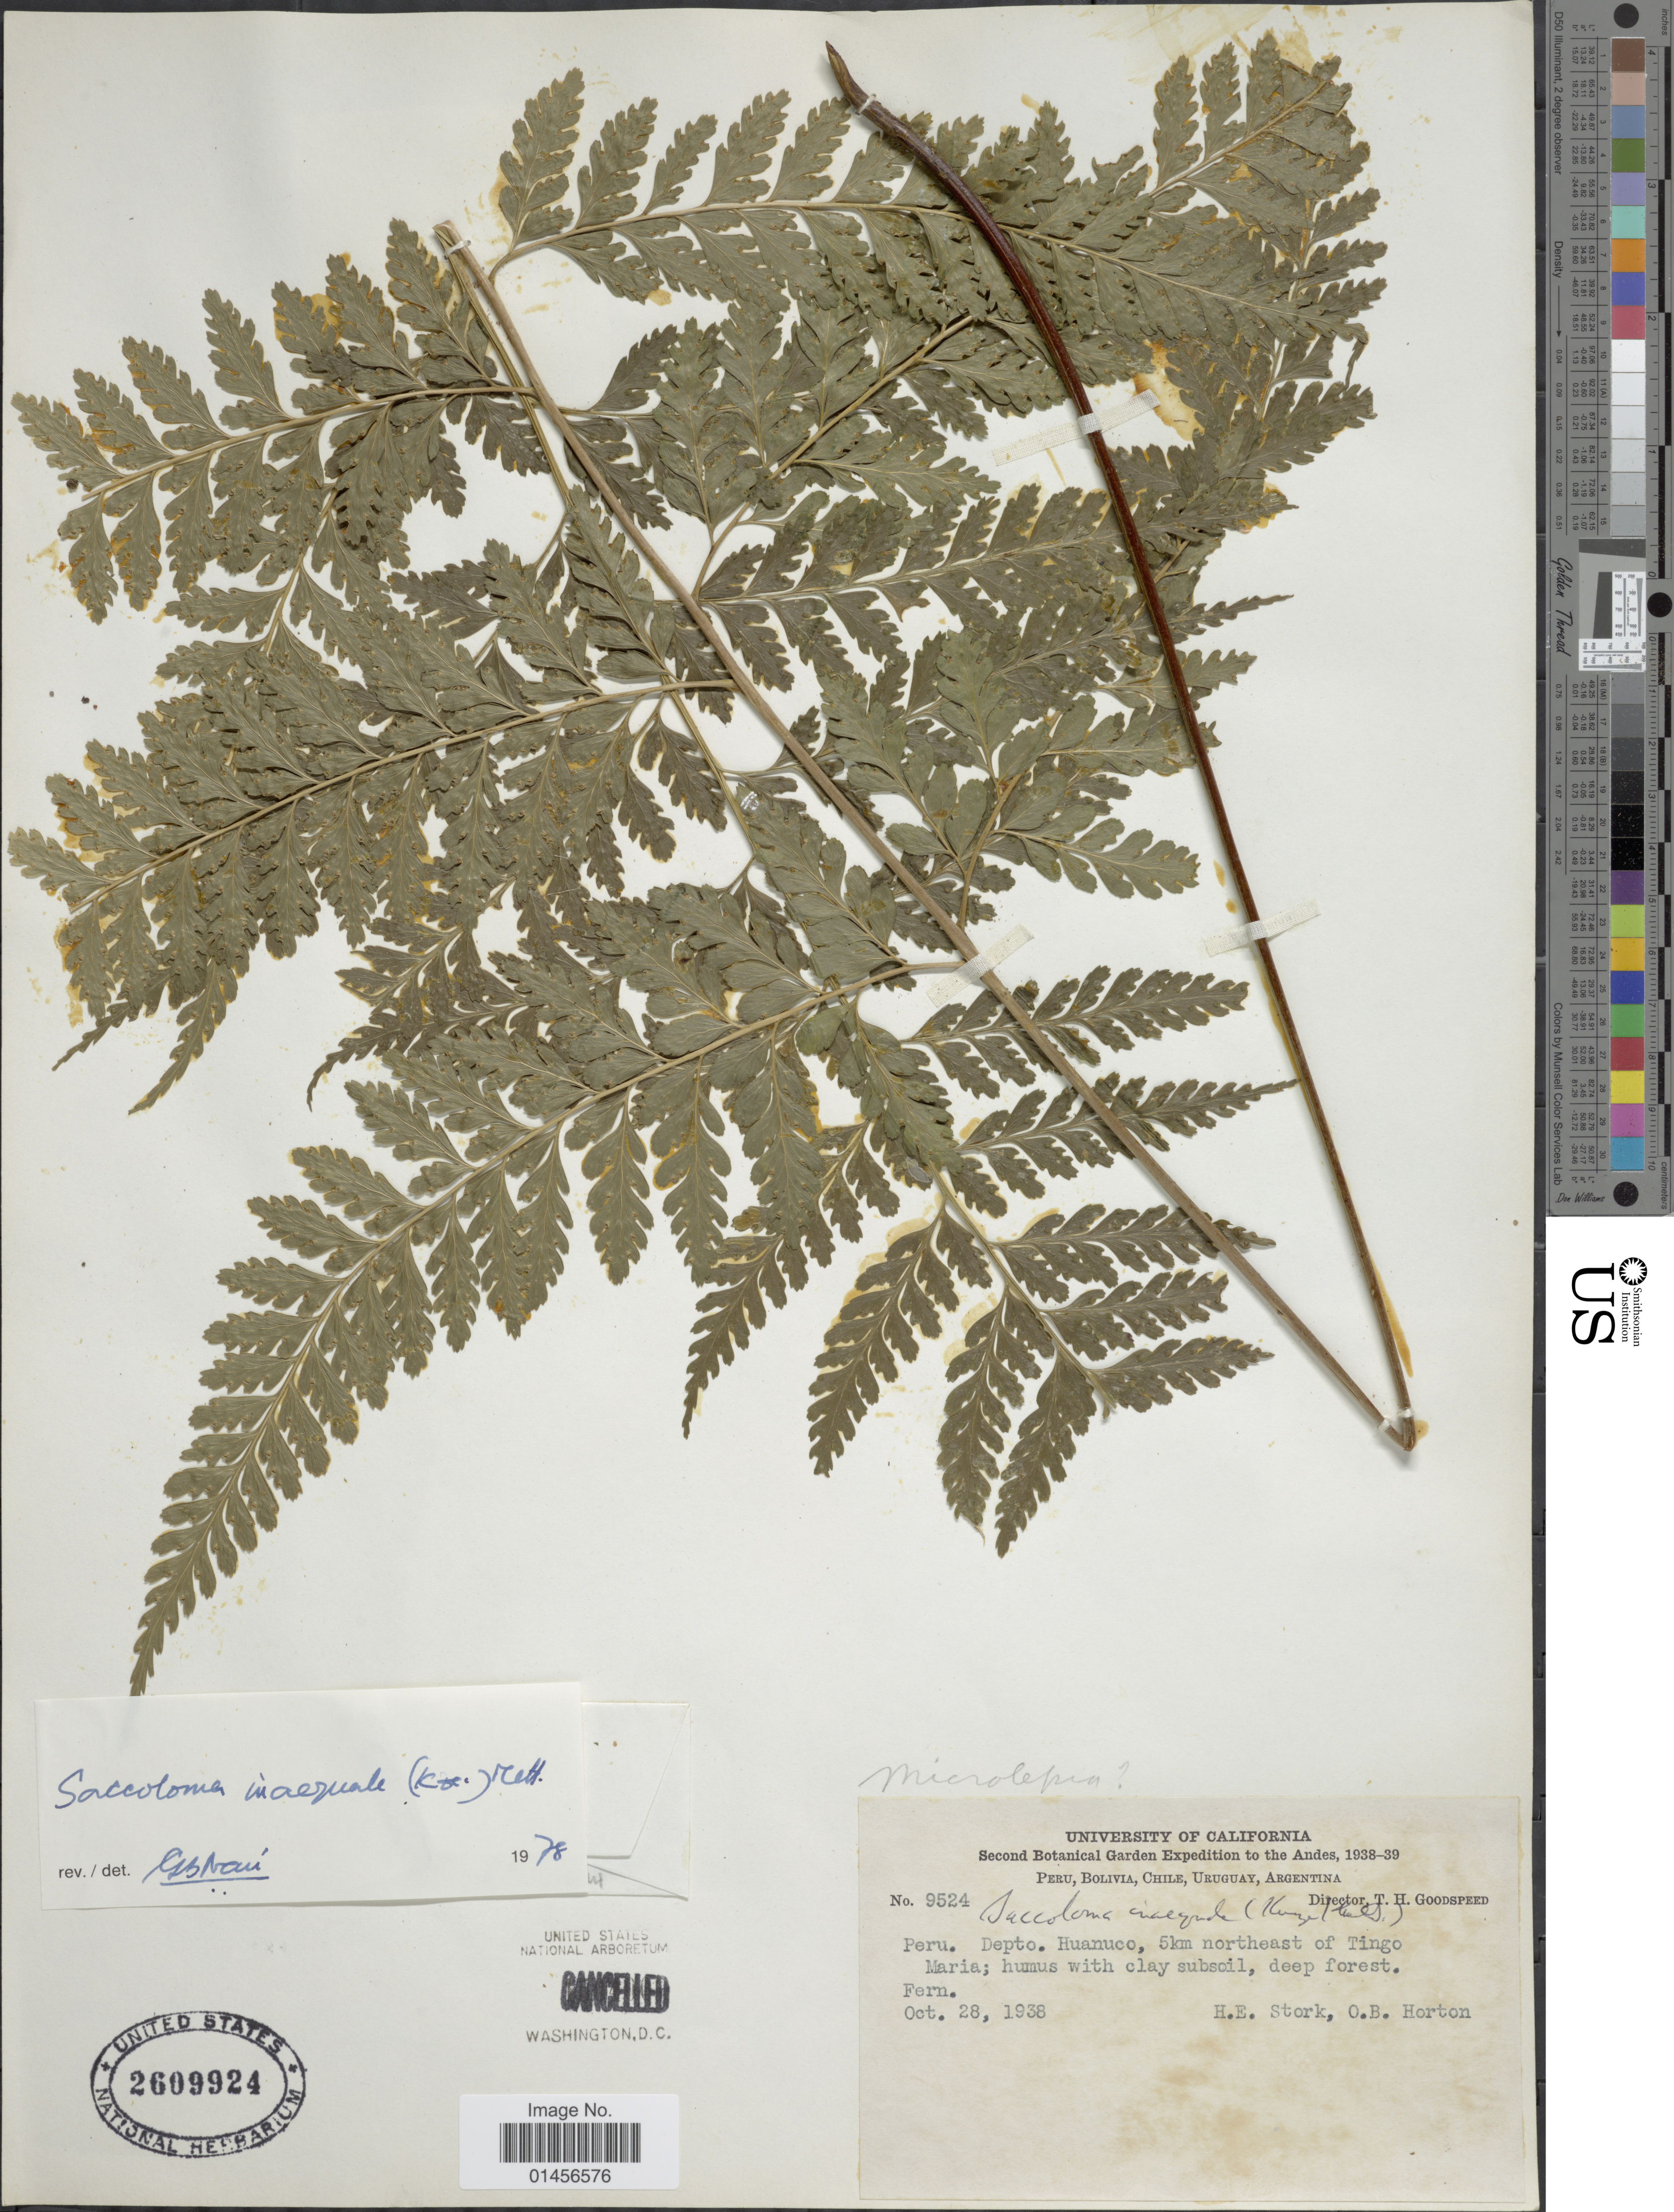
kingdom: Plantae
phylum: Tracheophyta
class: Polypodiopsida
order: Polypodiales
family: Saccolomataceae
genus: Saccoloma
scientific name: Saccoloma inaequale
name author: (Kunze) Mett.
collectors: H. E. Stork & O. B. Horton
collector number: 9524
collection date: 1938-10-28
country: Peru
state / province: Huánuco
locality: Depto. Huanuco, 5 km northeast of Tingo Maria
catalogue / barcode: US 2609924